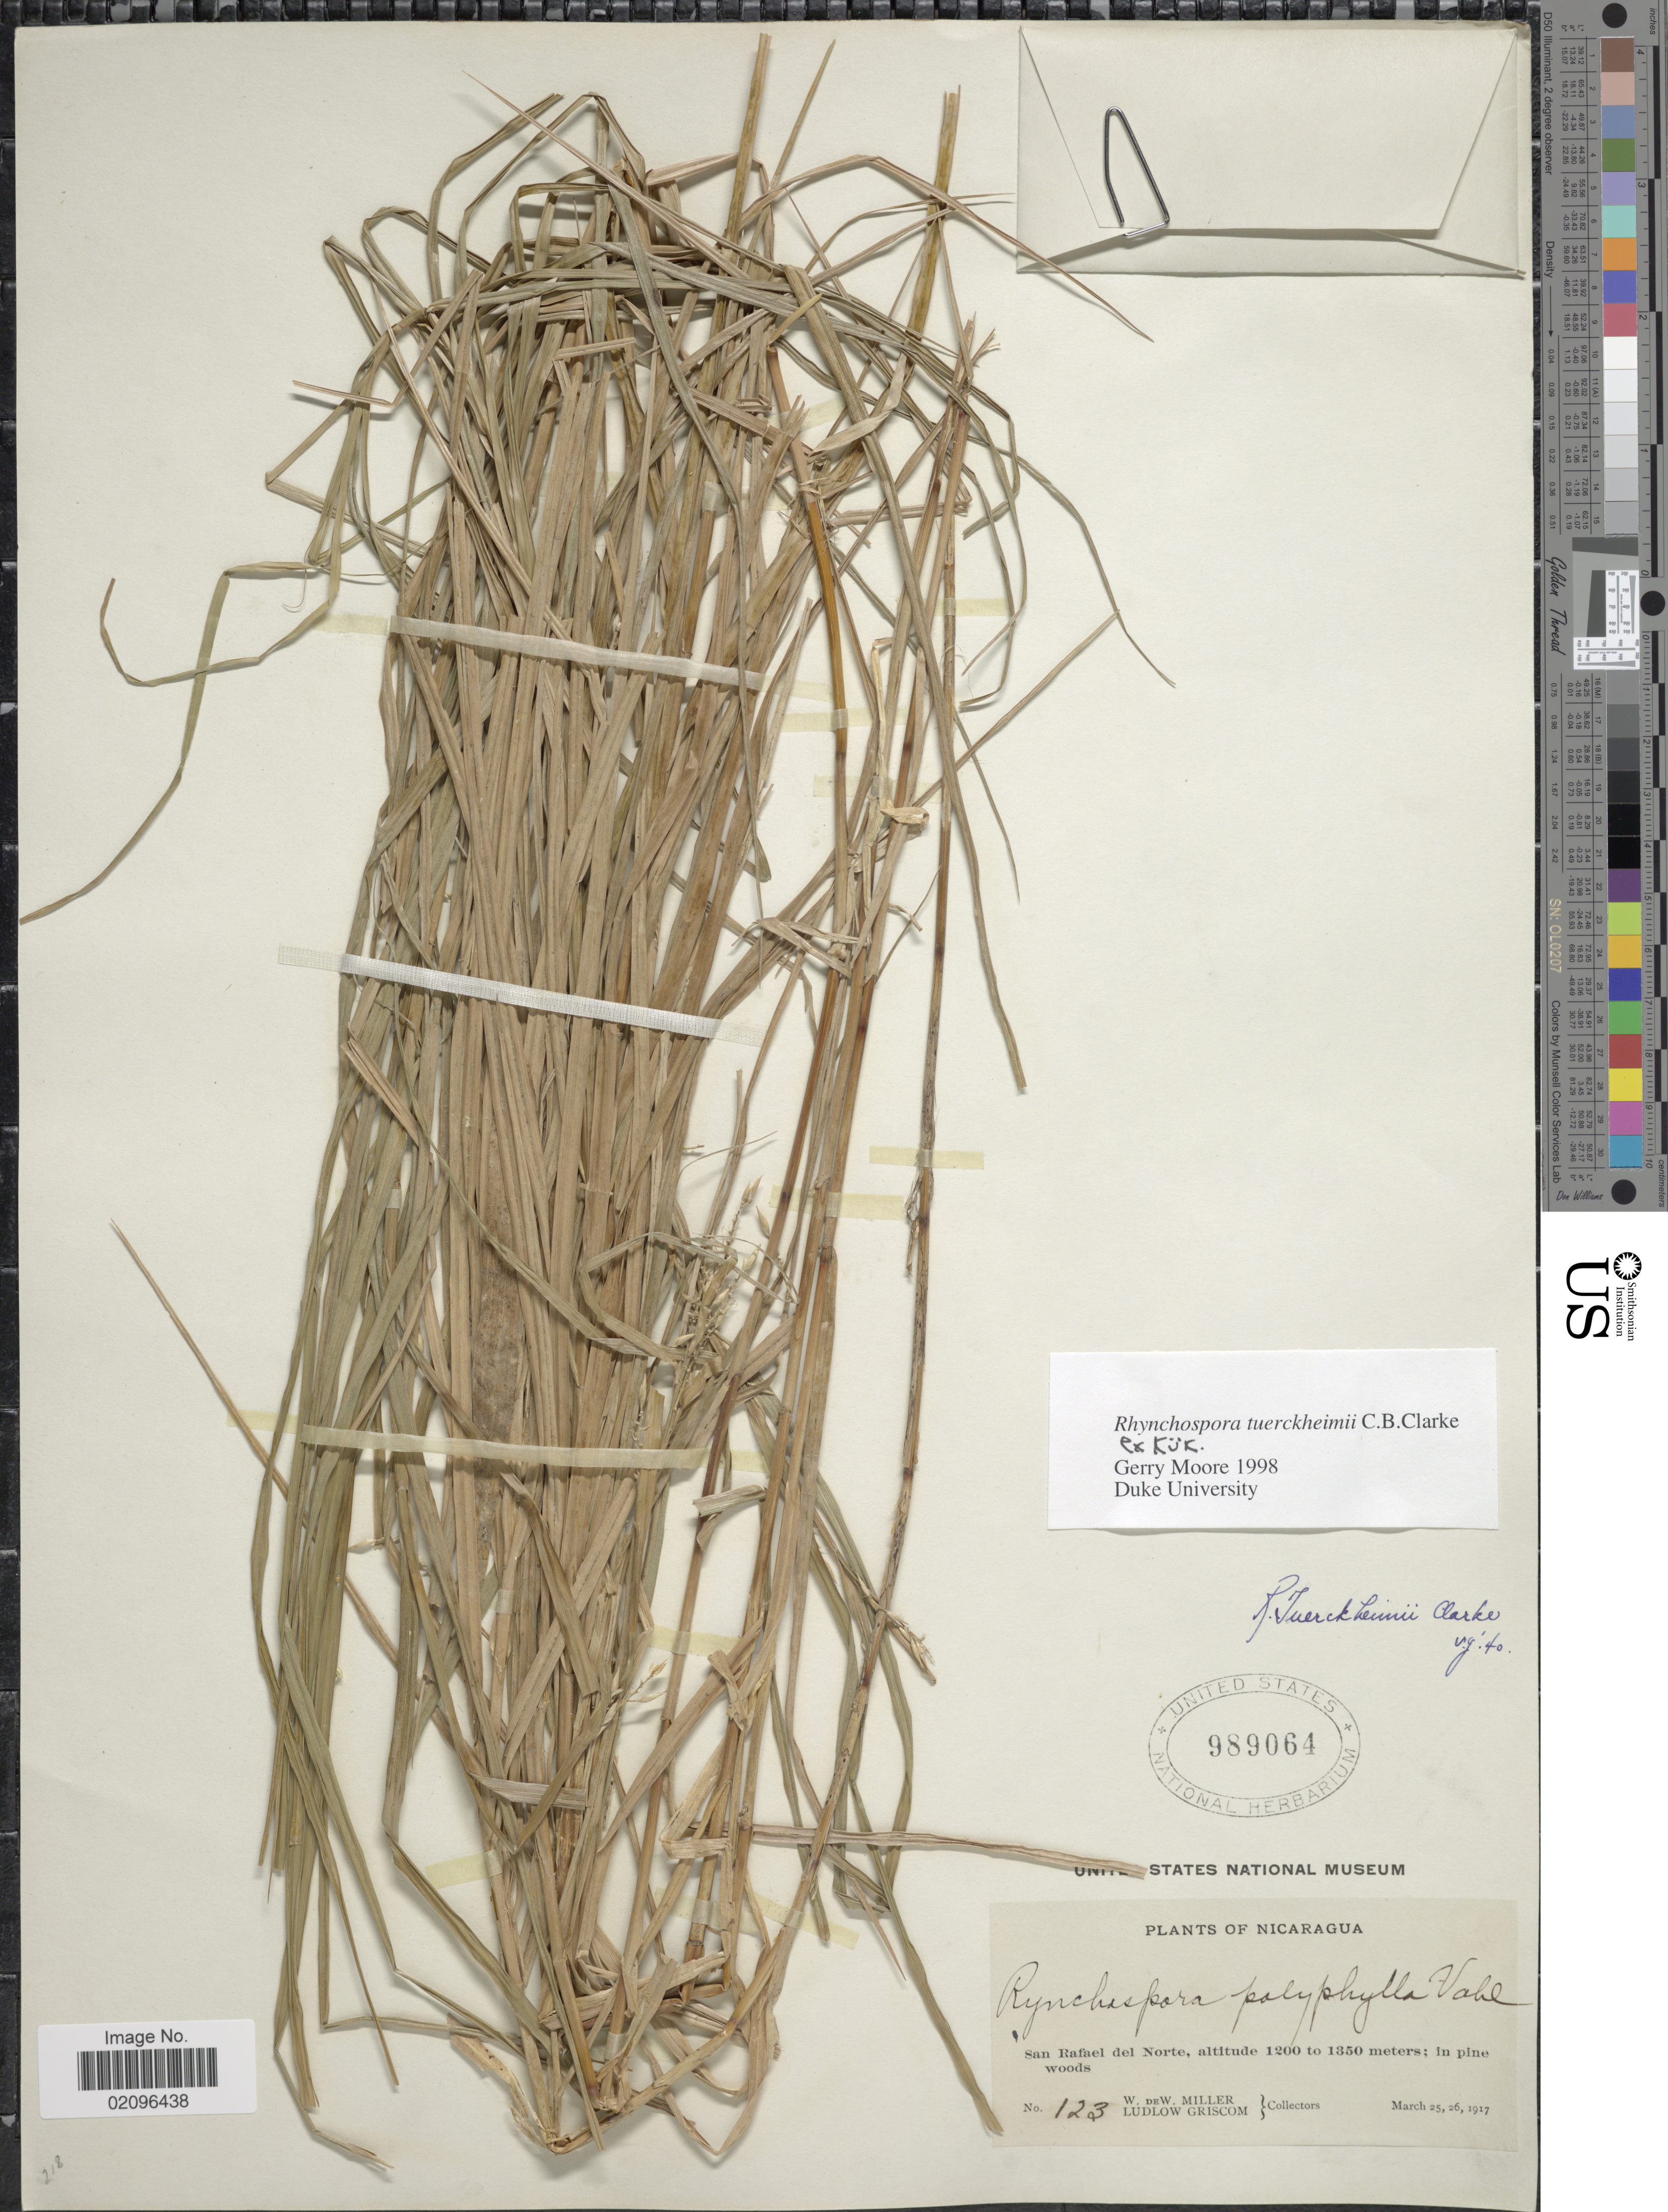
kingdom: Plantae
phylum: Tracheophyta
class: Liliopsida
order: Poales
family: Cyperaceae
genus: Rhynchospora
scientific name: Rhynchospora tuerckheimii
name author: C.B. Clarke ex Kük.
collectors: W. Miller & L. Griscom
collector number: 123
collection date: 1917-03-25/1917-03-26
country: Nicaragua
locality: San Rafael del Norte.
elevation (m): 1200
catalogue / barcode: US 989064